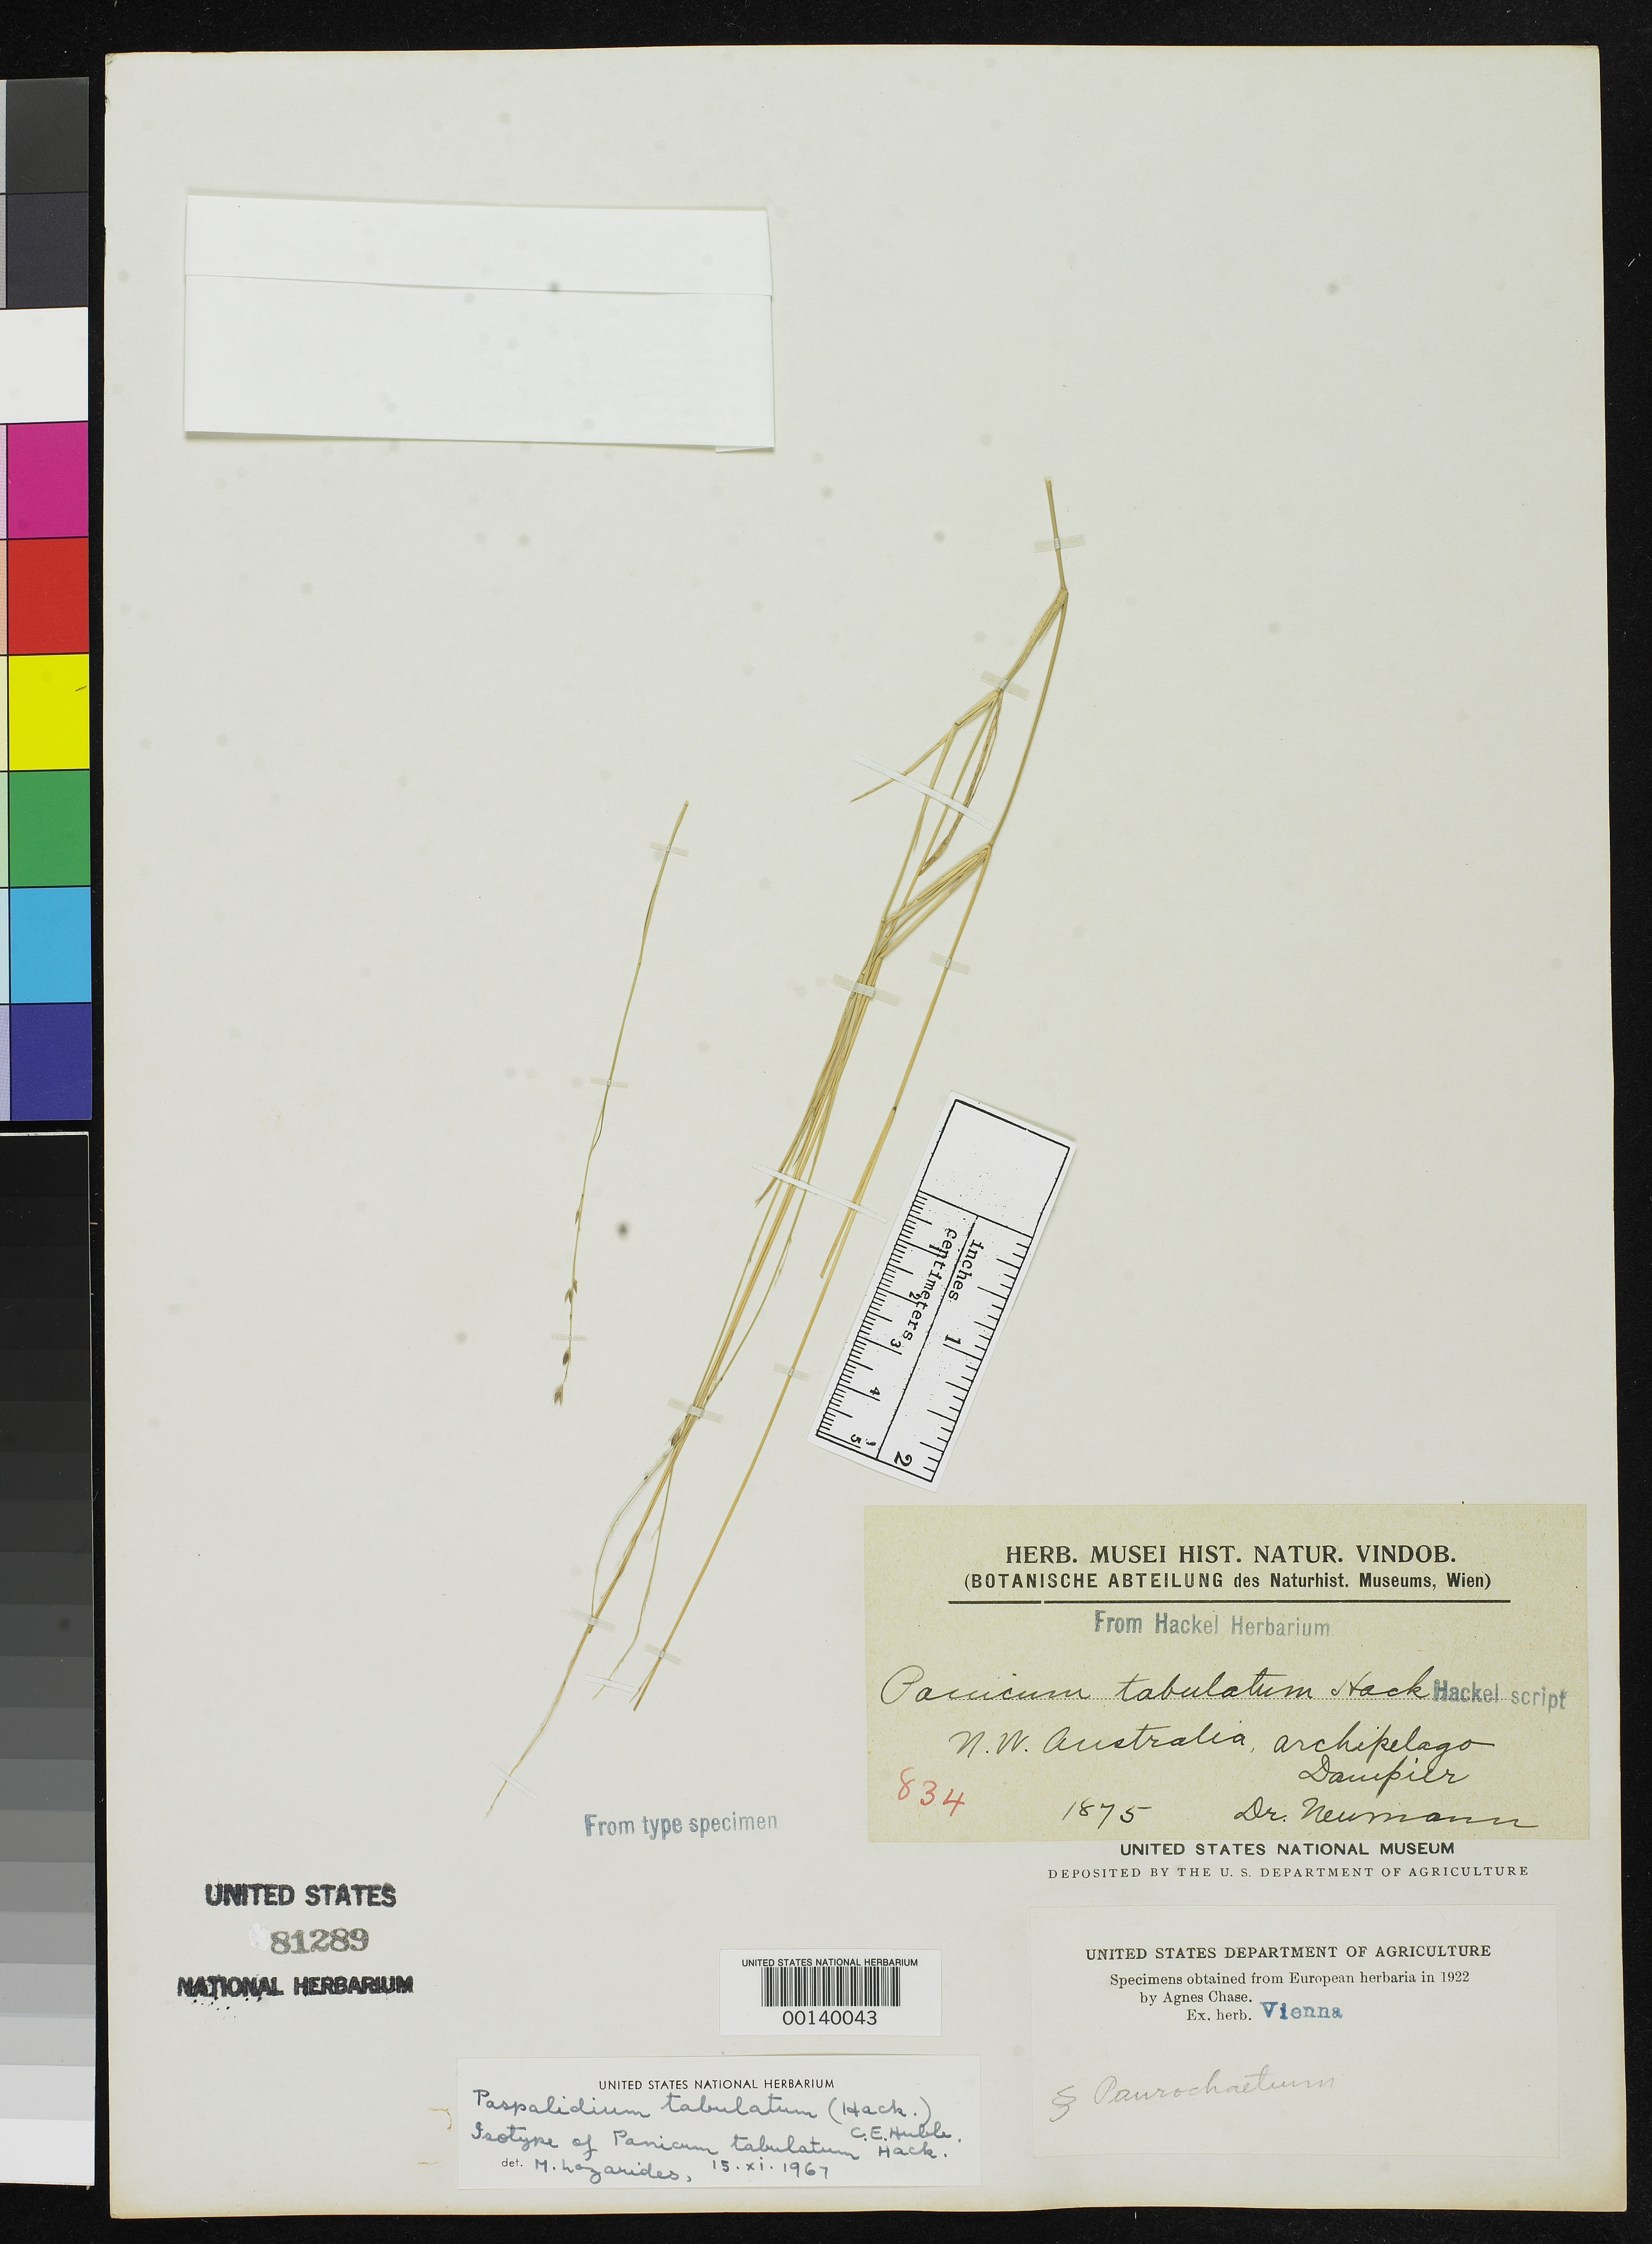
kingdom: Plantae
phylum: Tracheophyta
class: Liliopsida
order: Poales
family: Poaceae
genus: Panicum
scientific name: Panicum tabulatum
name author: Hack.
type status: Type Fragment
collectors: J. H. Neumann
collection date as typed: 29 Apr 1875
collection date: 1875-04-29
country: Australia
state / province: Western Australia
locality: Dampier's Archipelago.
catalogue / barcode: US 81289